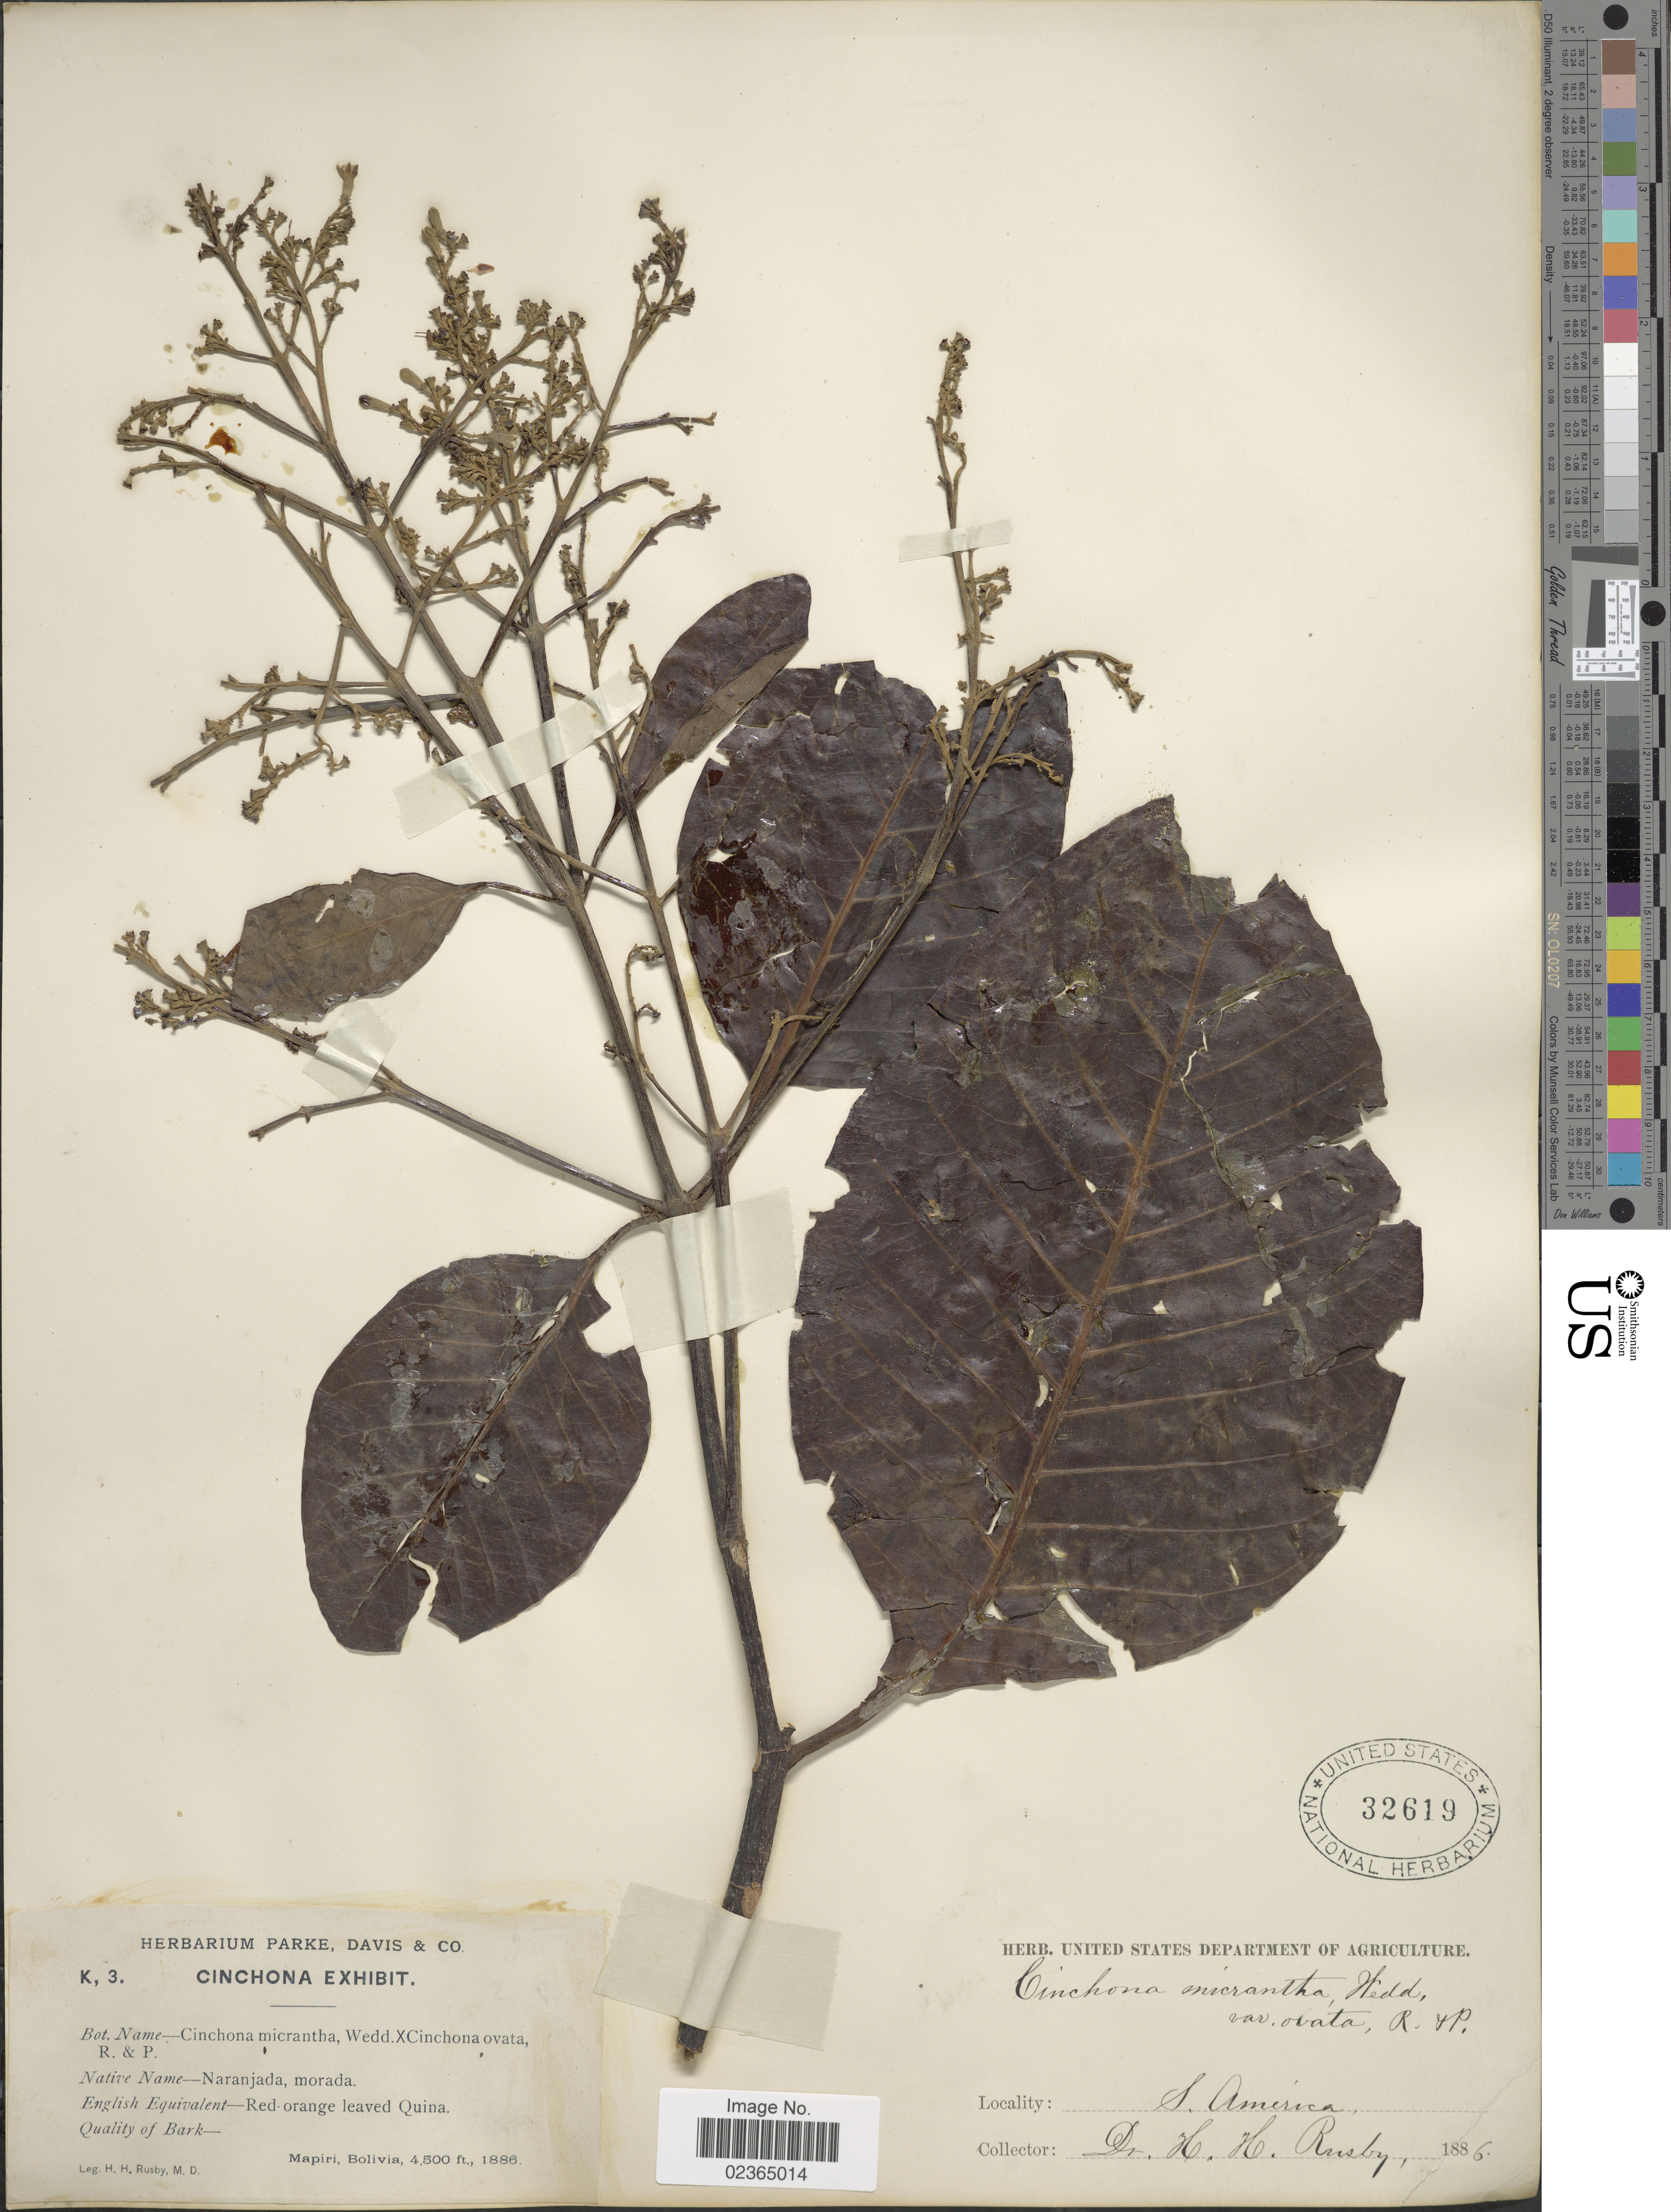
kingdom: Plantae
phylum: Tracheophyta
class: Magnoliopsida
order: Gentianales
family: Rubiaceae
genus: Cinchona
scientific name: Cinchona pubescens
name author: Vahl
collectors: H. H. Rusby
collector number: K, 3.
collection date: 1886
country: Bolivia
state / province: La Páz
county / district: Larecaja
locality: Mapiri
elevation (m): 1372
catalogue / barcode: US 32619